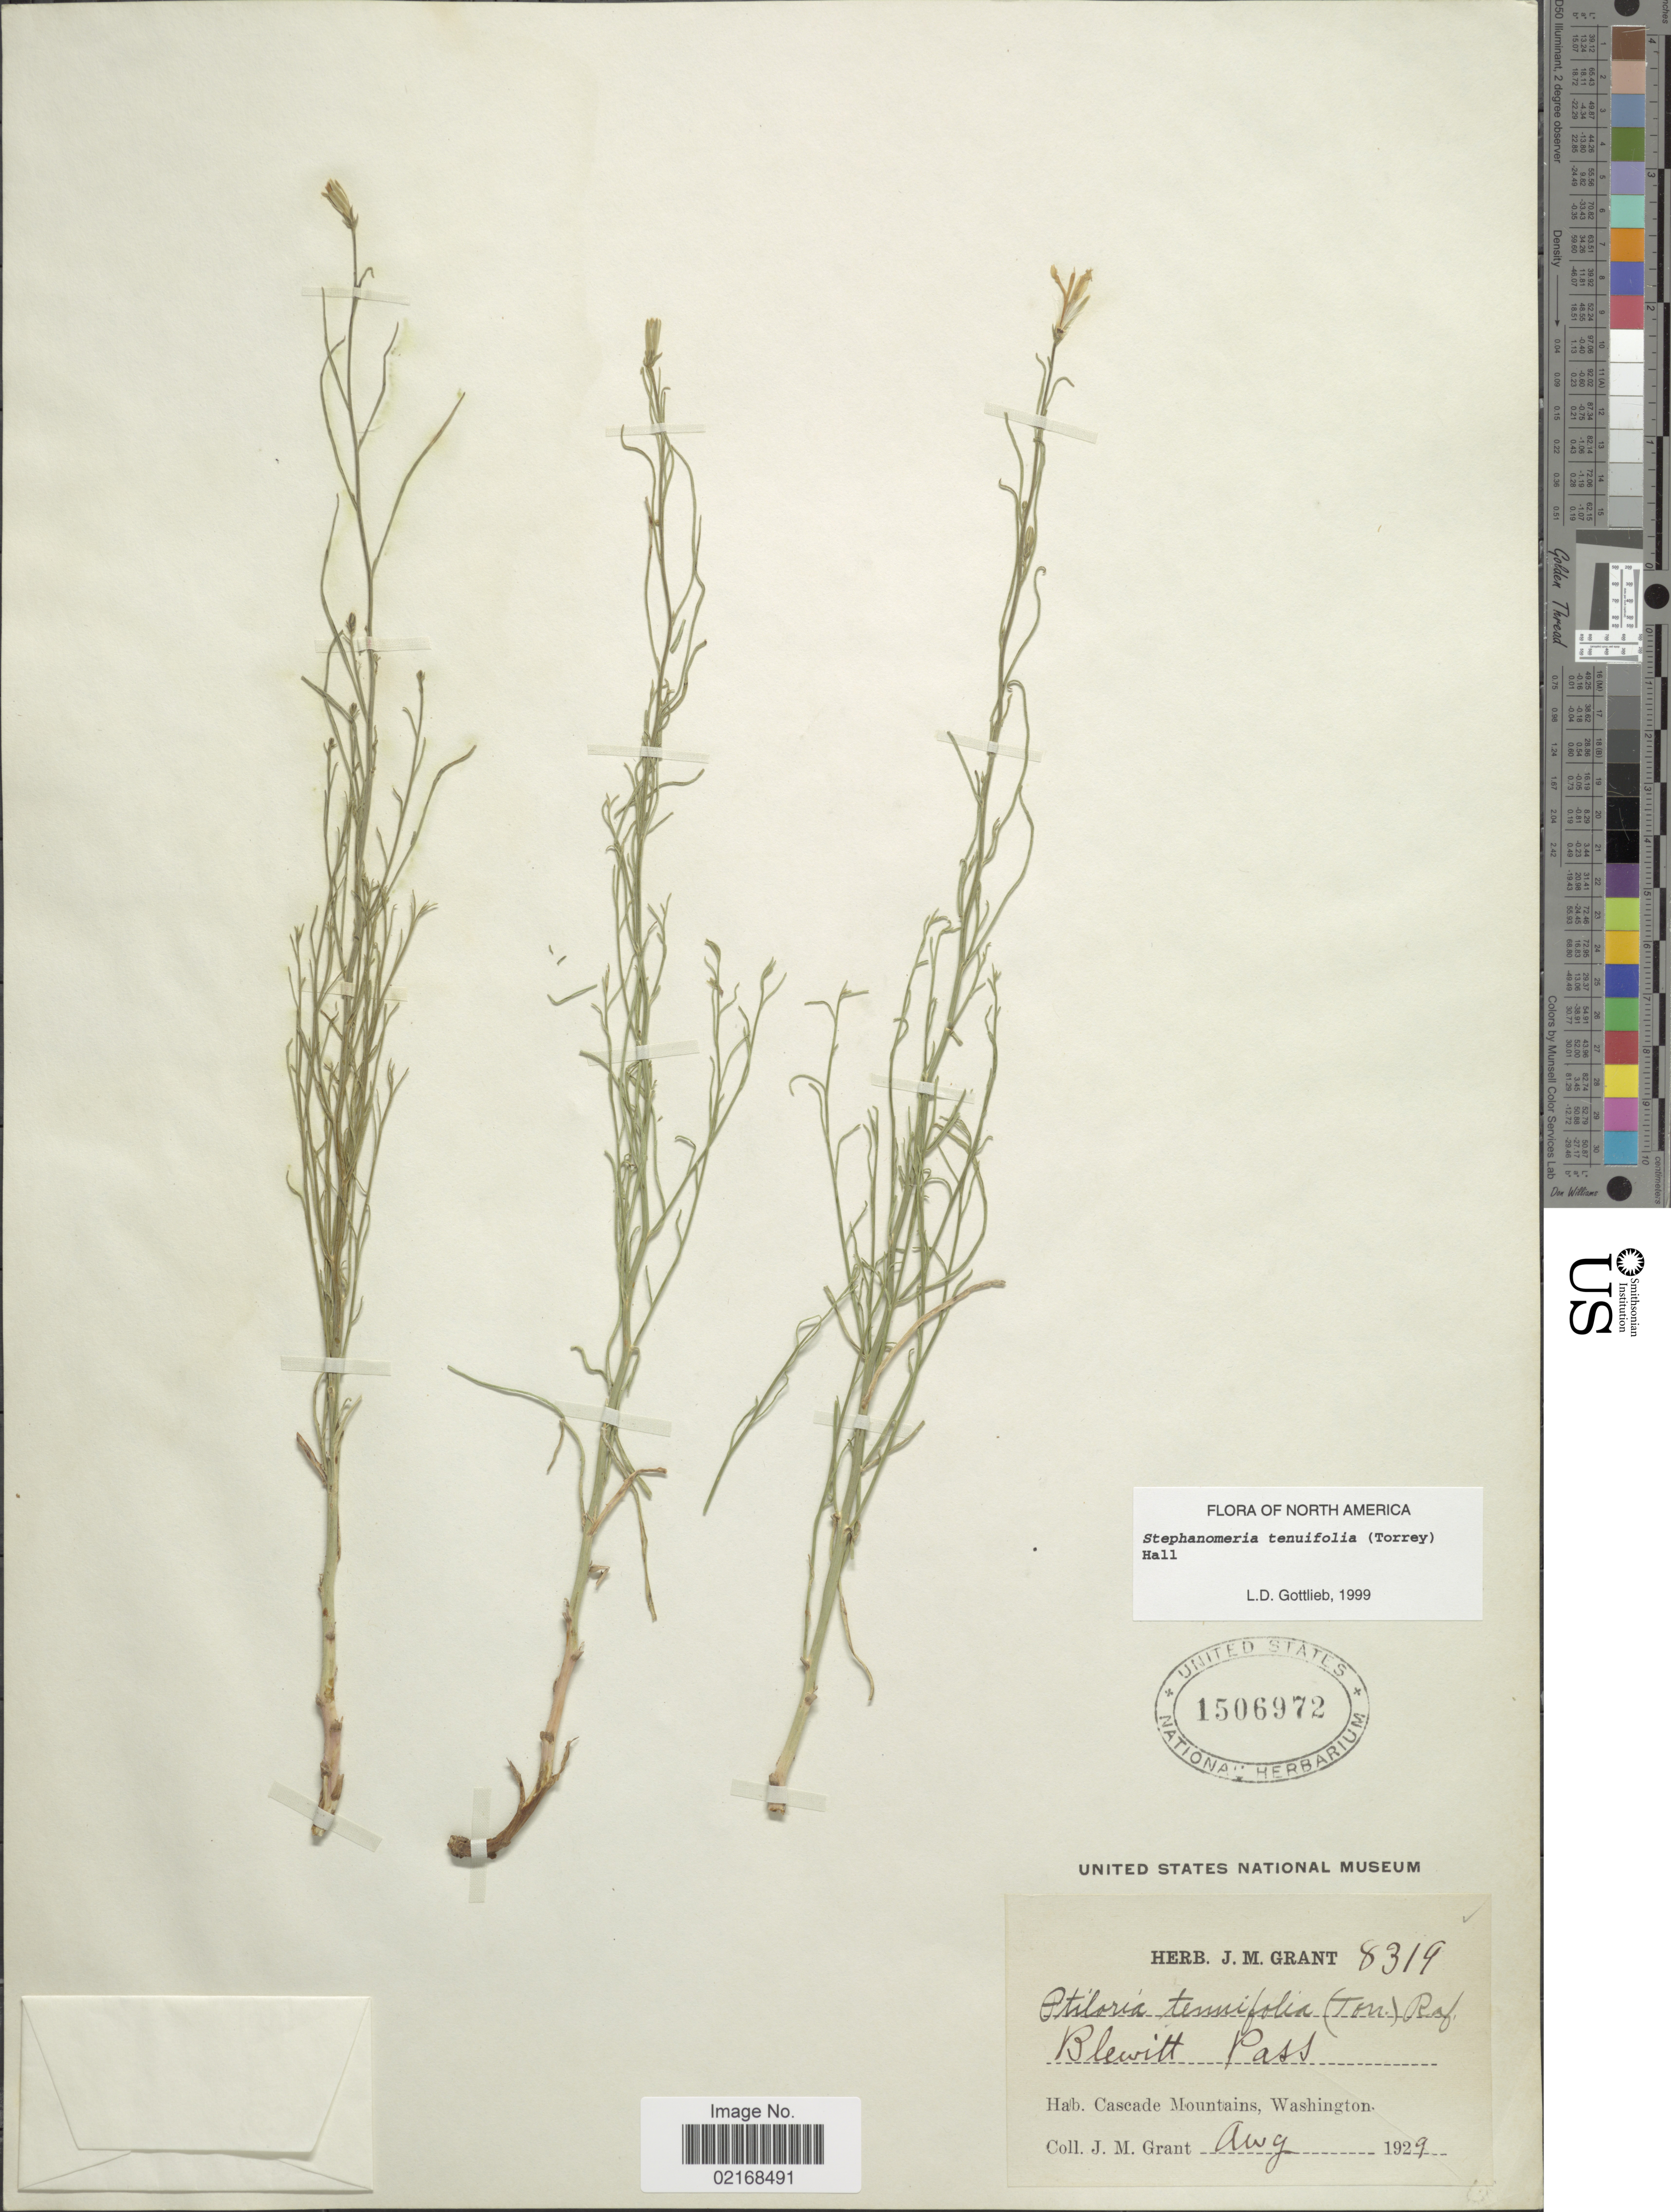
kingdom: Plantae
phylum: Tracheophyta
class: Magnoliopsida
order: Asterales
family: Asteraceae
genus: Stephanomeria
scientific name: Stephanomeria tenuifolia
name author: (Torr.) H.M. Hall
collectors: J. M. Grant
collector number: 8319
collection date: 1929-08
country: United States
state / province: Washington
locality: Cascade Mountains, Washington, Blewitt Pass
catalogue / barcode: US 1506972